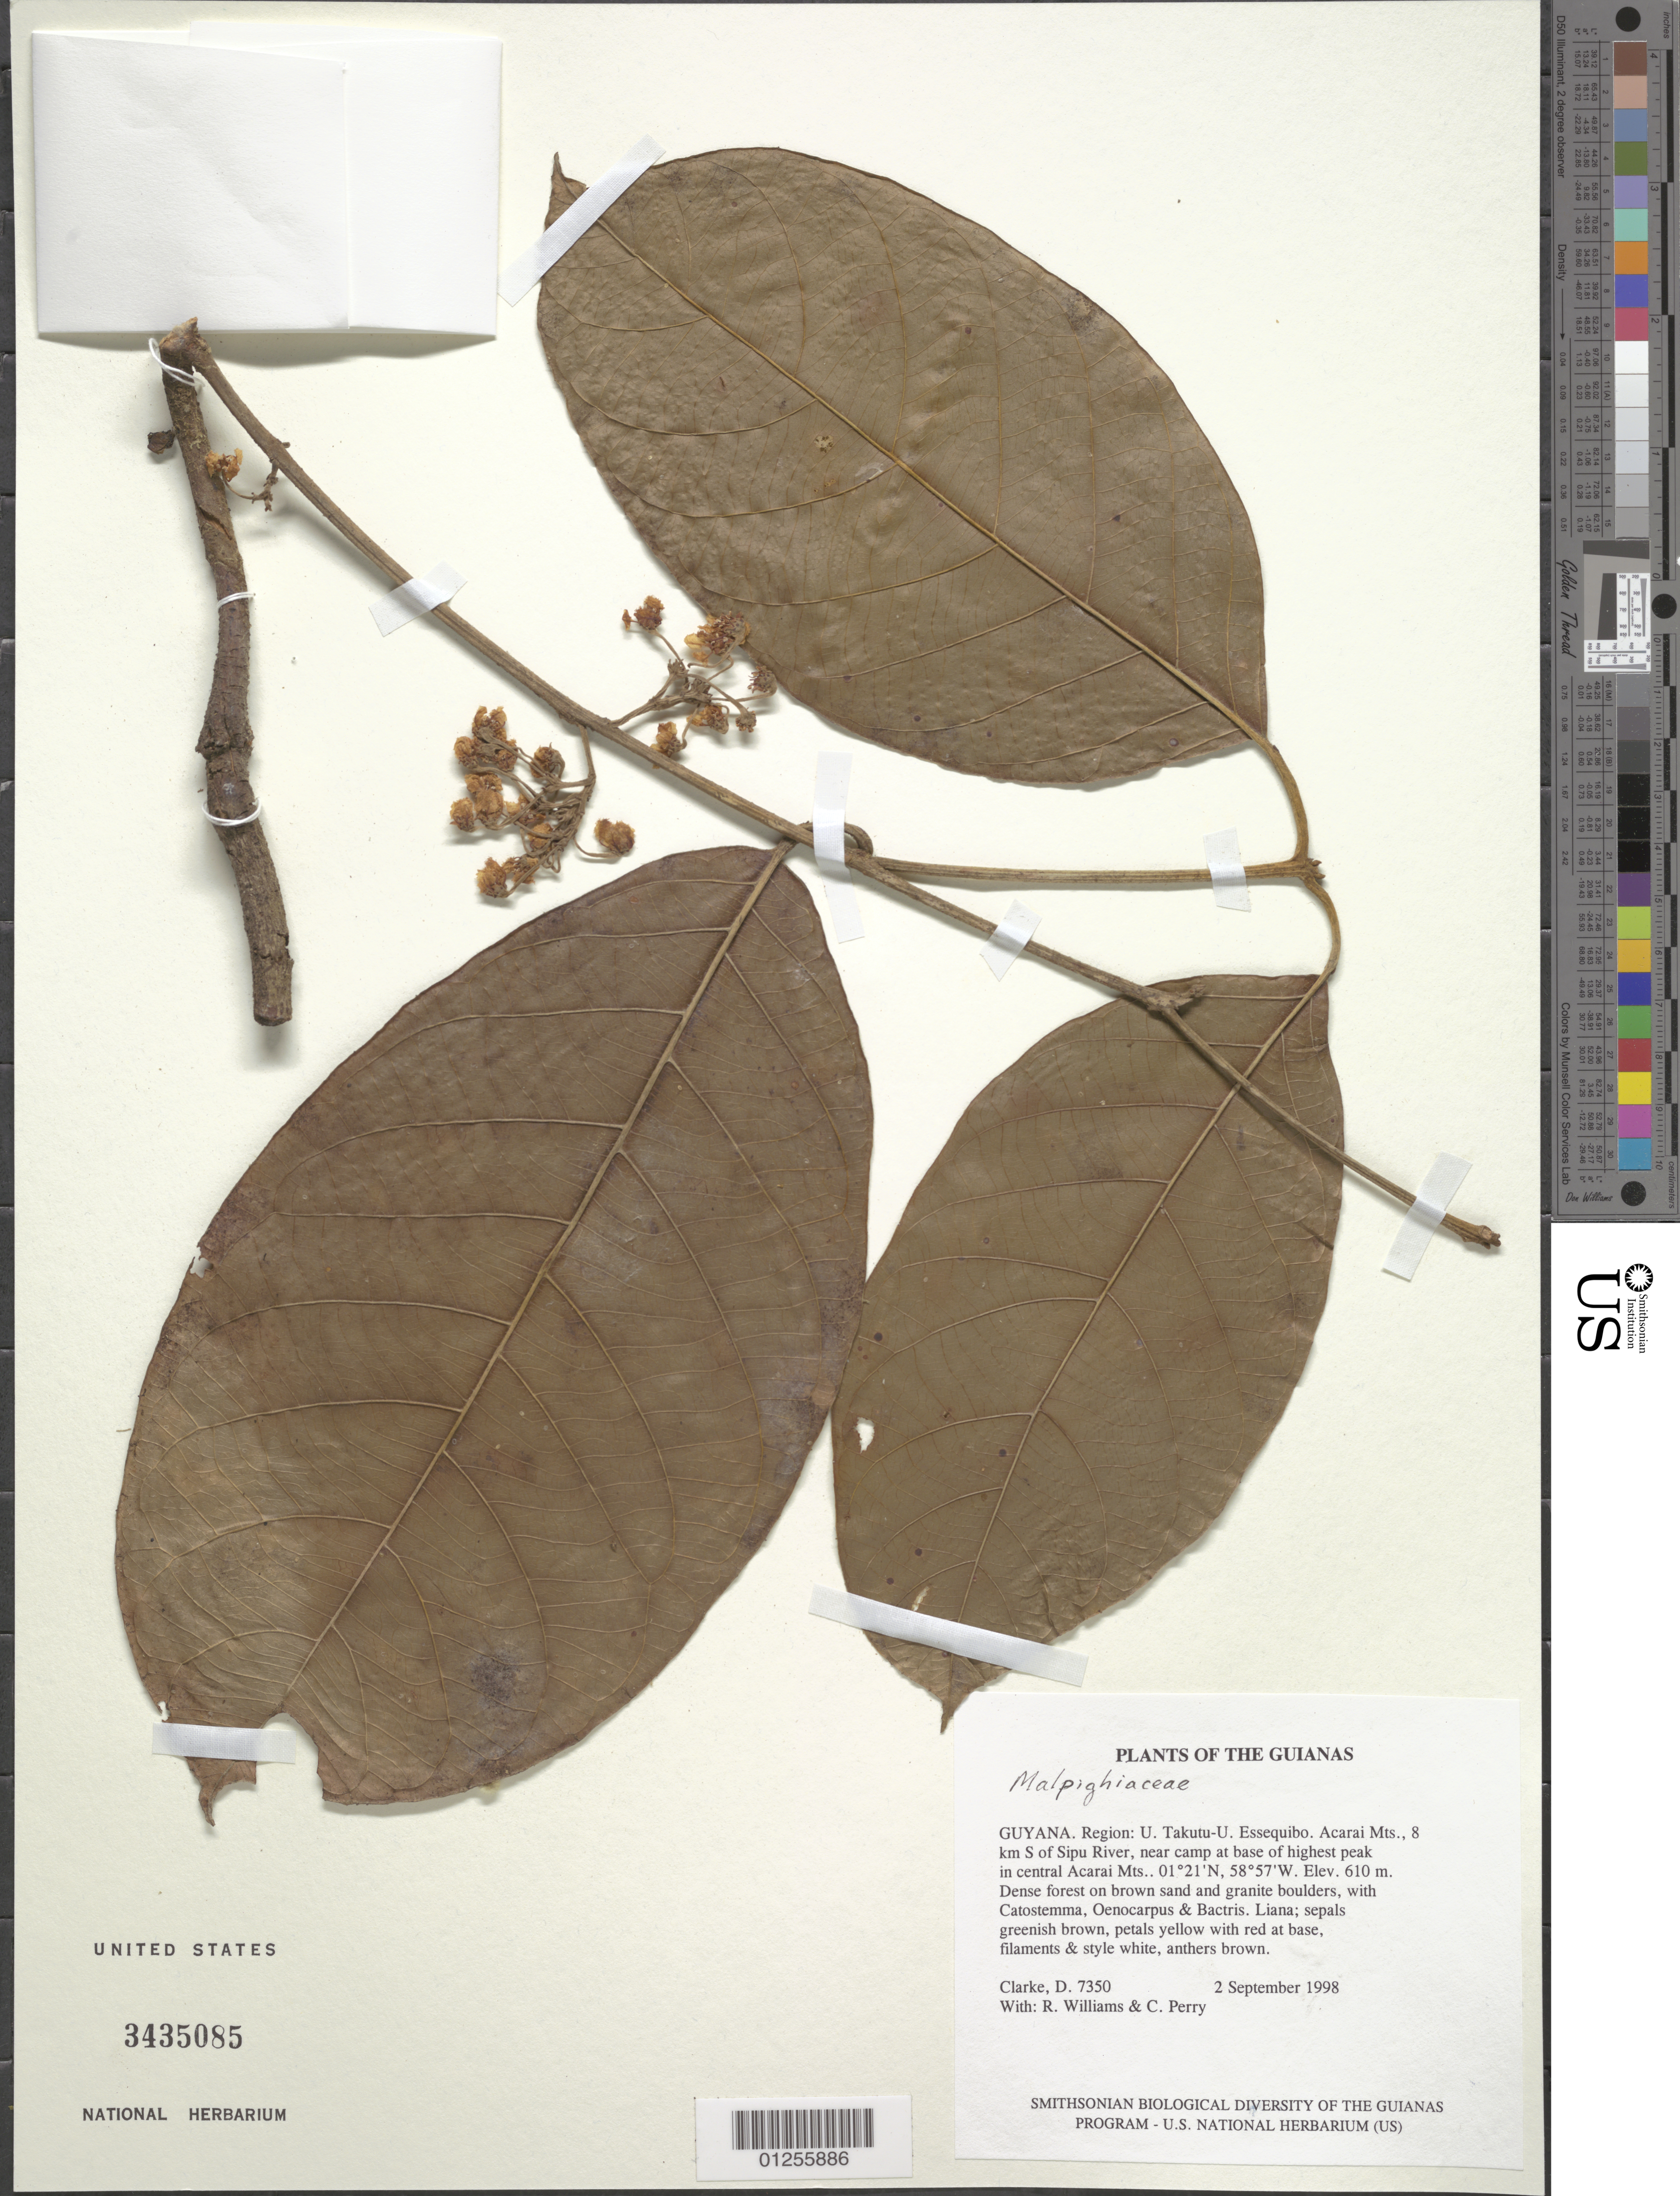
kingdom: Plantae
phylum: Tracheophyta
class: Magnoliopsida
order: Malpighiales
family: Malpighiaceae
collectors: H. D. Clarke, R. Williams & C. Perry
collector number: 7350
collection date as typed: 2 September 1998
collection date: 1998-09-02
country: Guyana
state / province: U. Takutu-U. Essequibo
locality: Acarai Mts., 8 km S of Sipu River, near camp at base of highest peak in central Acarai Mts.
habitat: Dense forest on brown sand and granite boulders, with Catostemma, Oenocarpus & Bactris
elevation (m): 610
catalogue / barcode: US 3435085